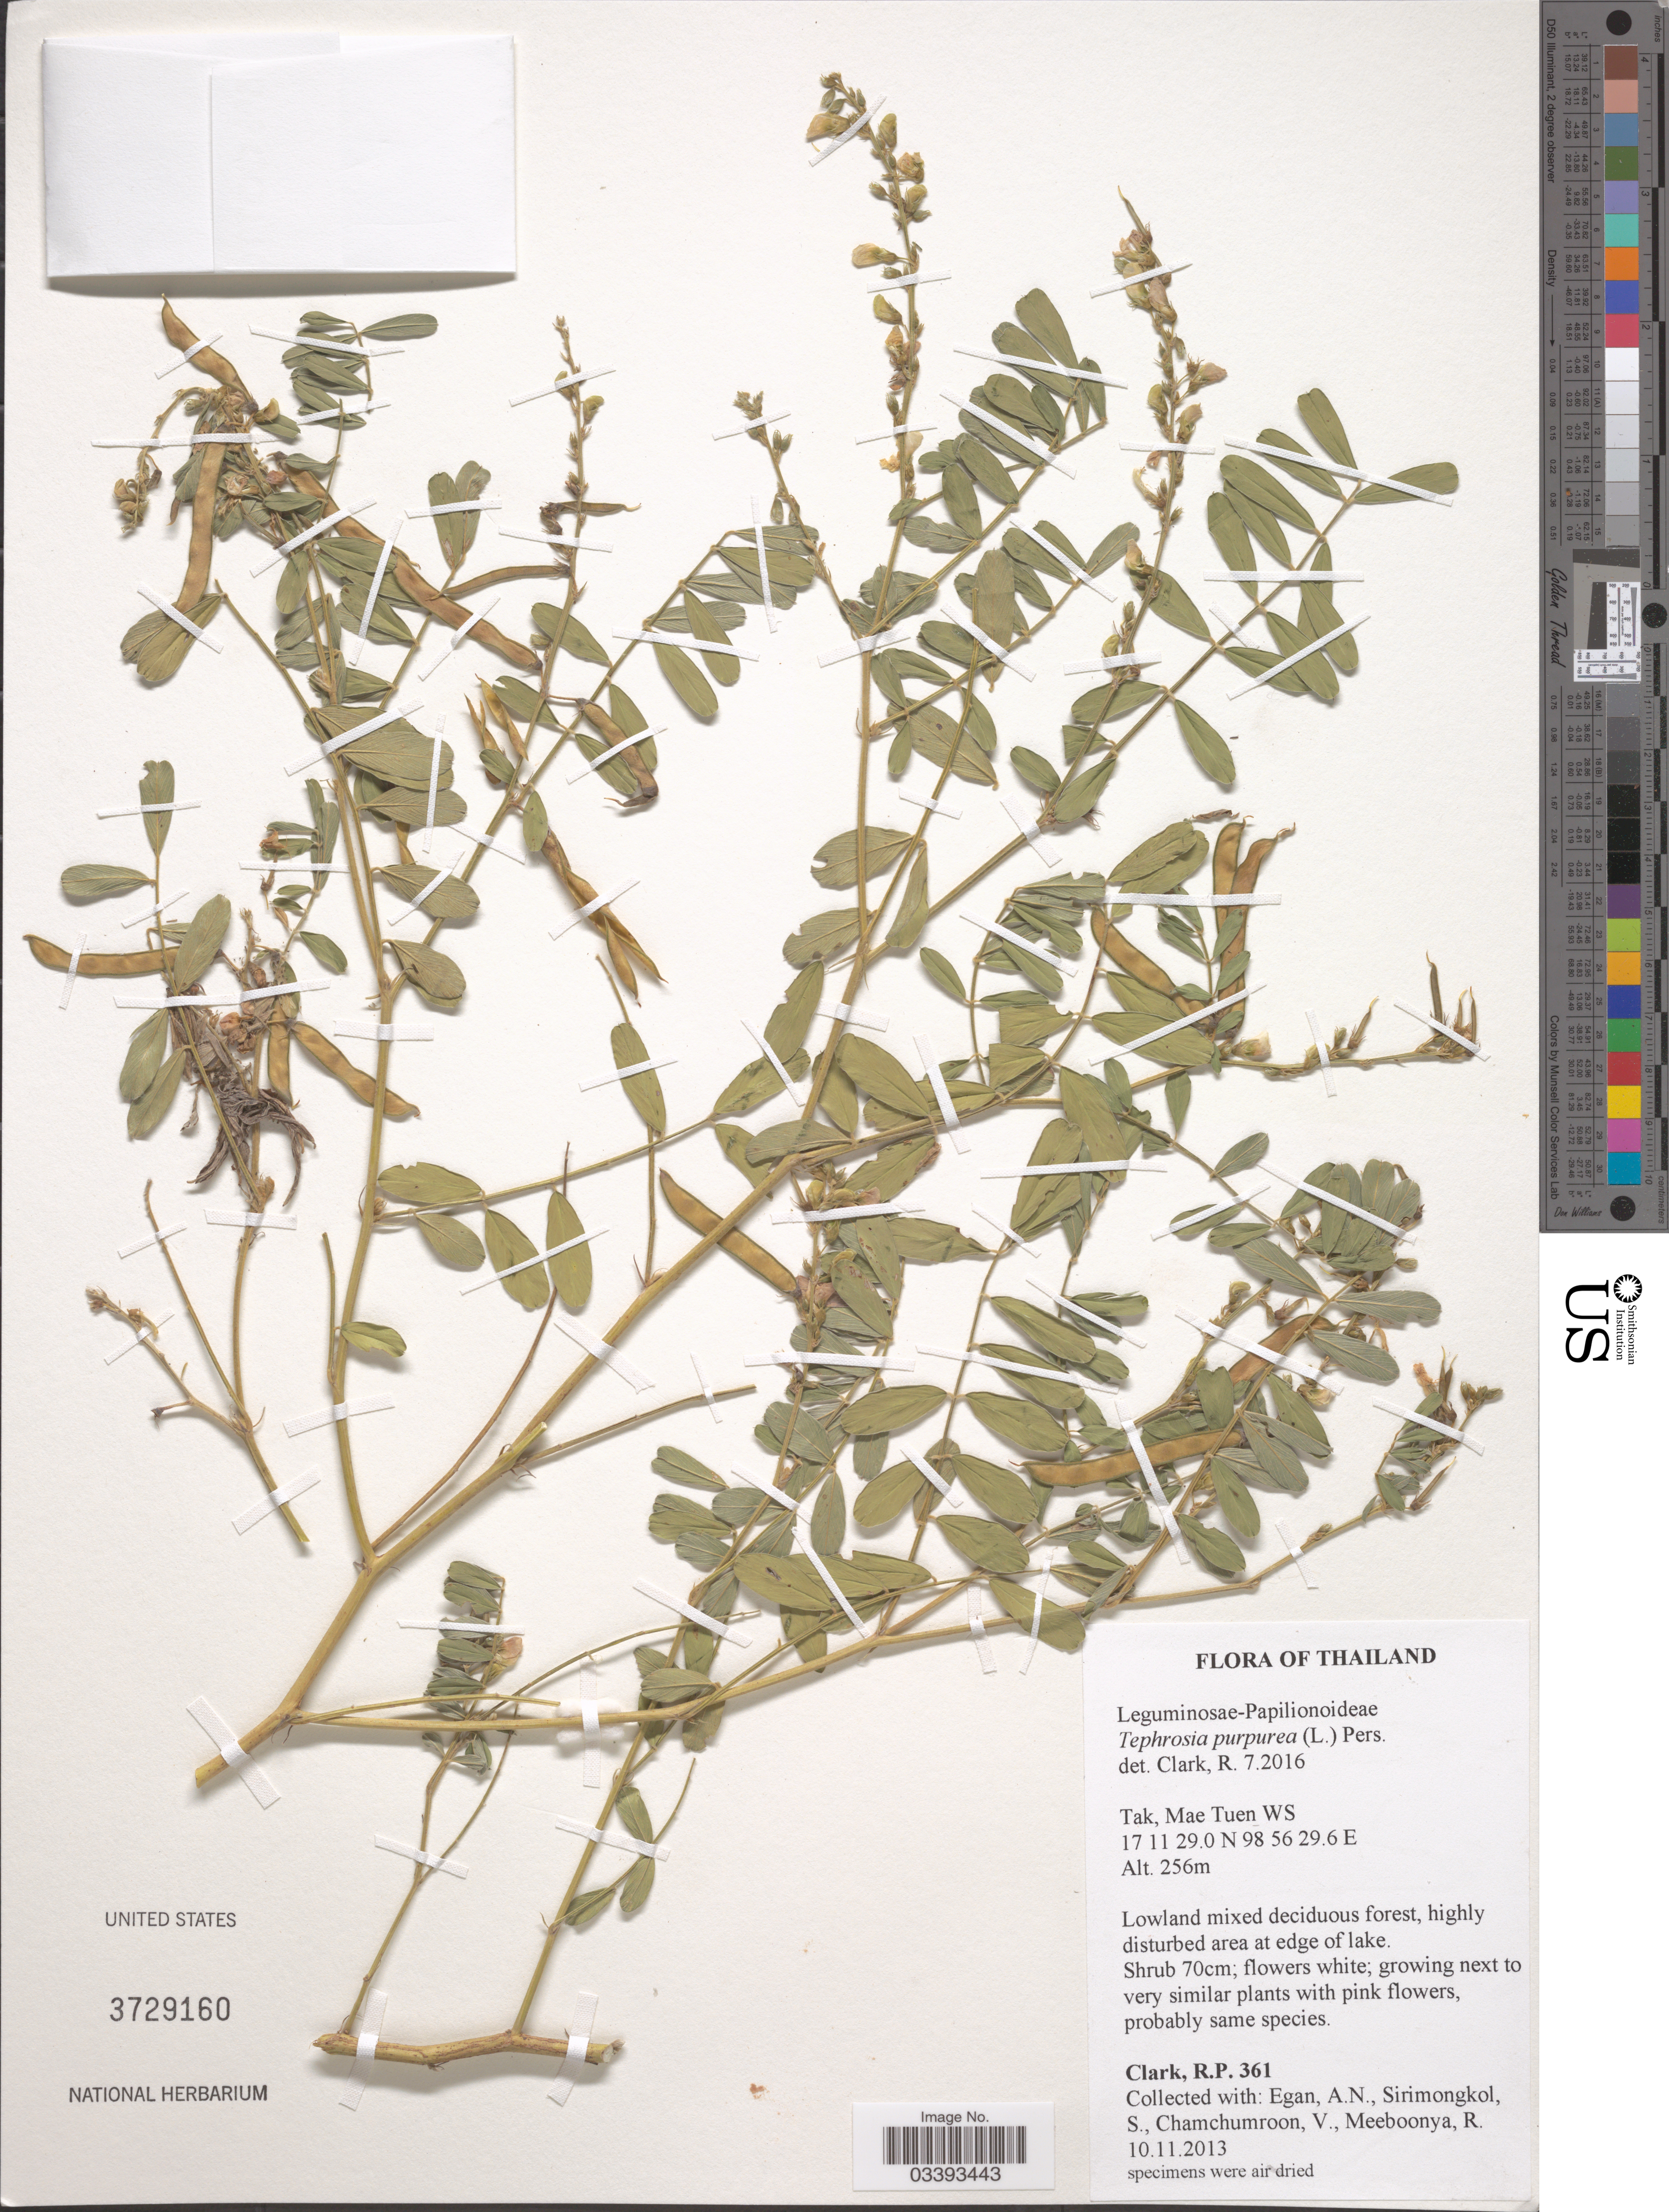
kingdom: Plantae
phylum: Tracheophyta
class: Magnoliopsida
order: Fabales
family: Fabaceae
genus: Tephrosia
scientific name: Tephrosia purpurea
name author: (L.) Pers.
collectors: R. P. Clark, A. N. Egan, S. Sirimongkol, V. Chamchumroon & R. Meeboonya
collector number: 361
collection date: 2013-11-10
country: Thailand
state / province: Tak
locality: Mae Tuen WS.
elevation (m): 256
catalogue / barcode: US 3729160